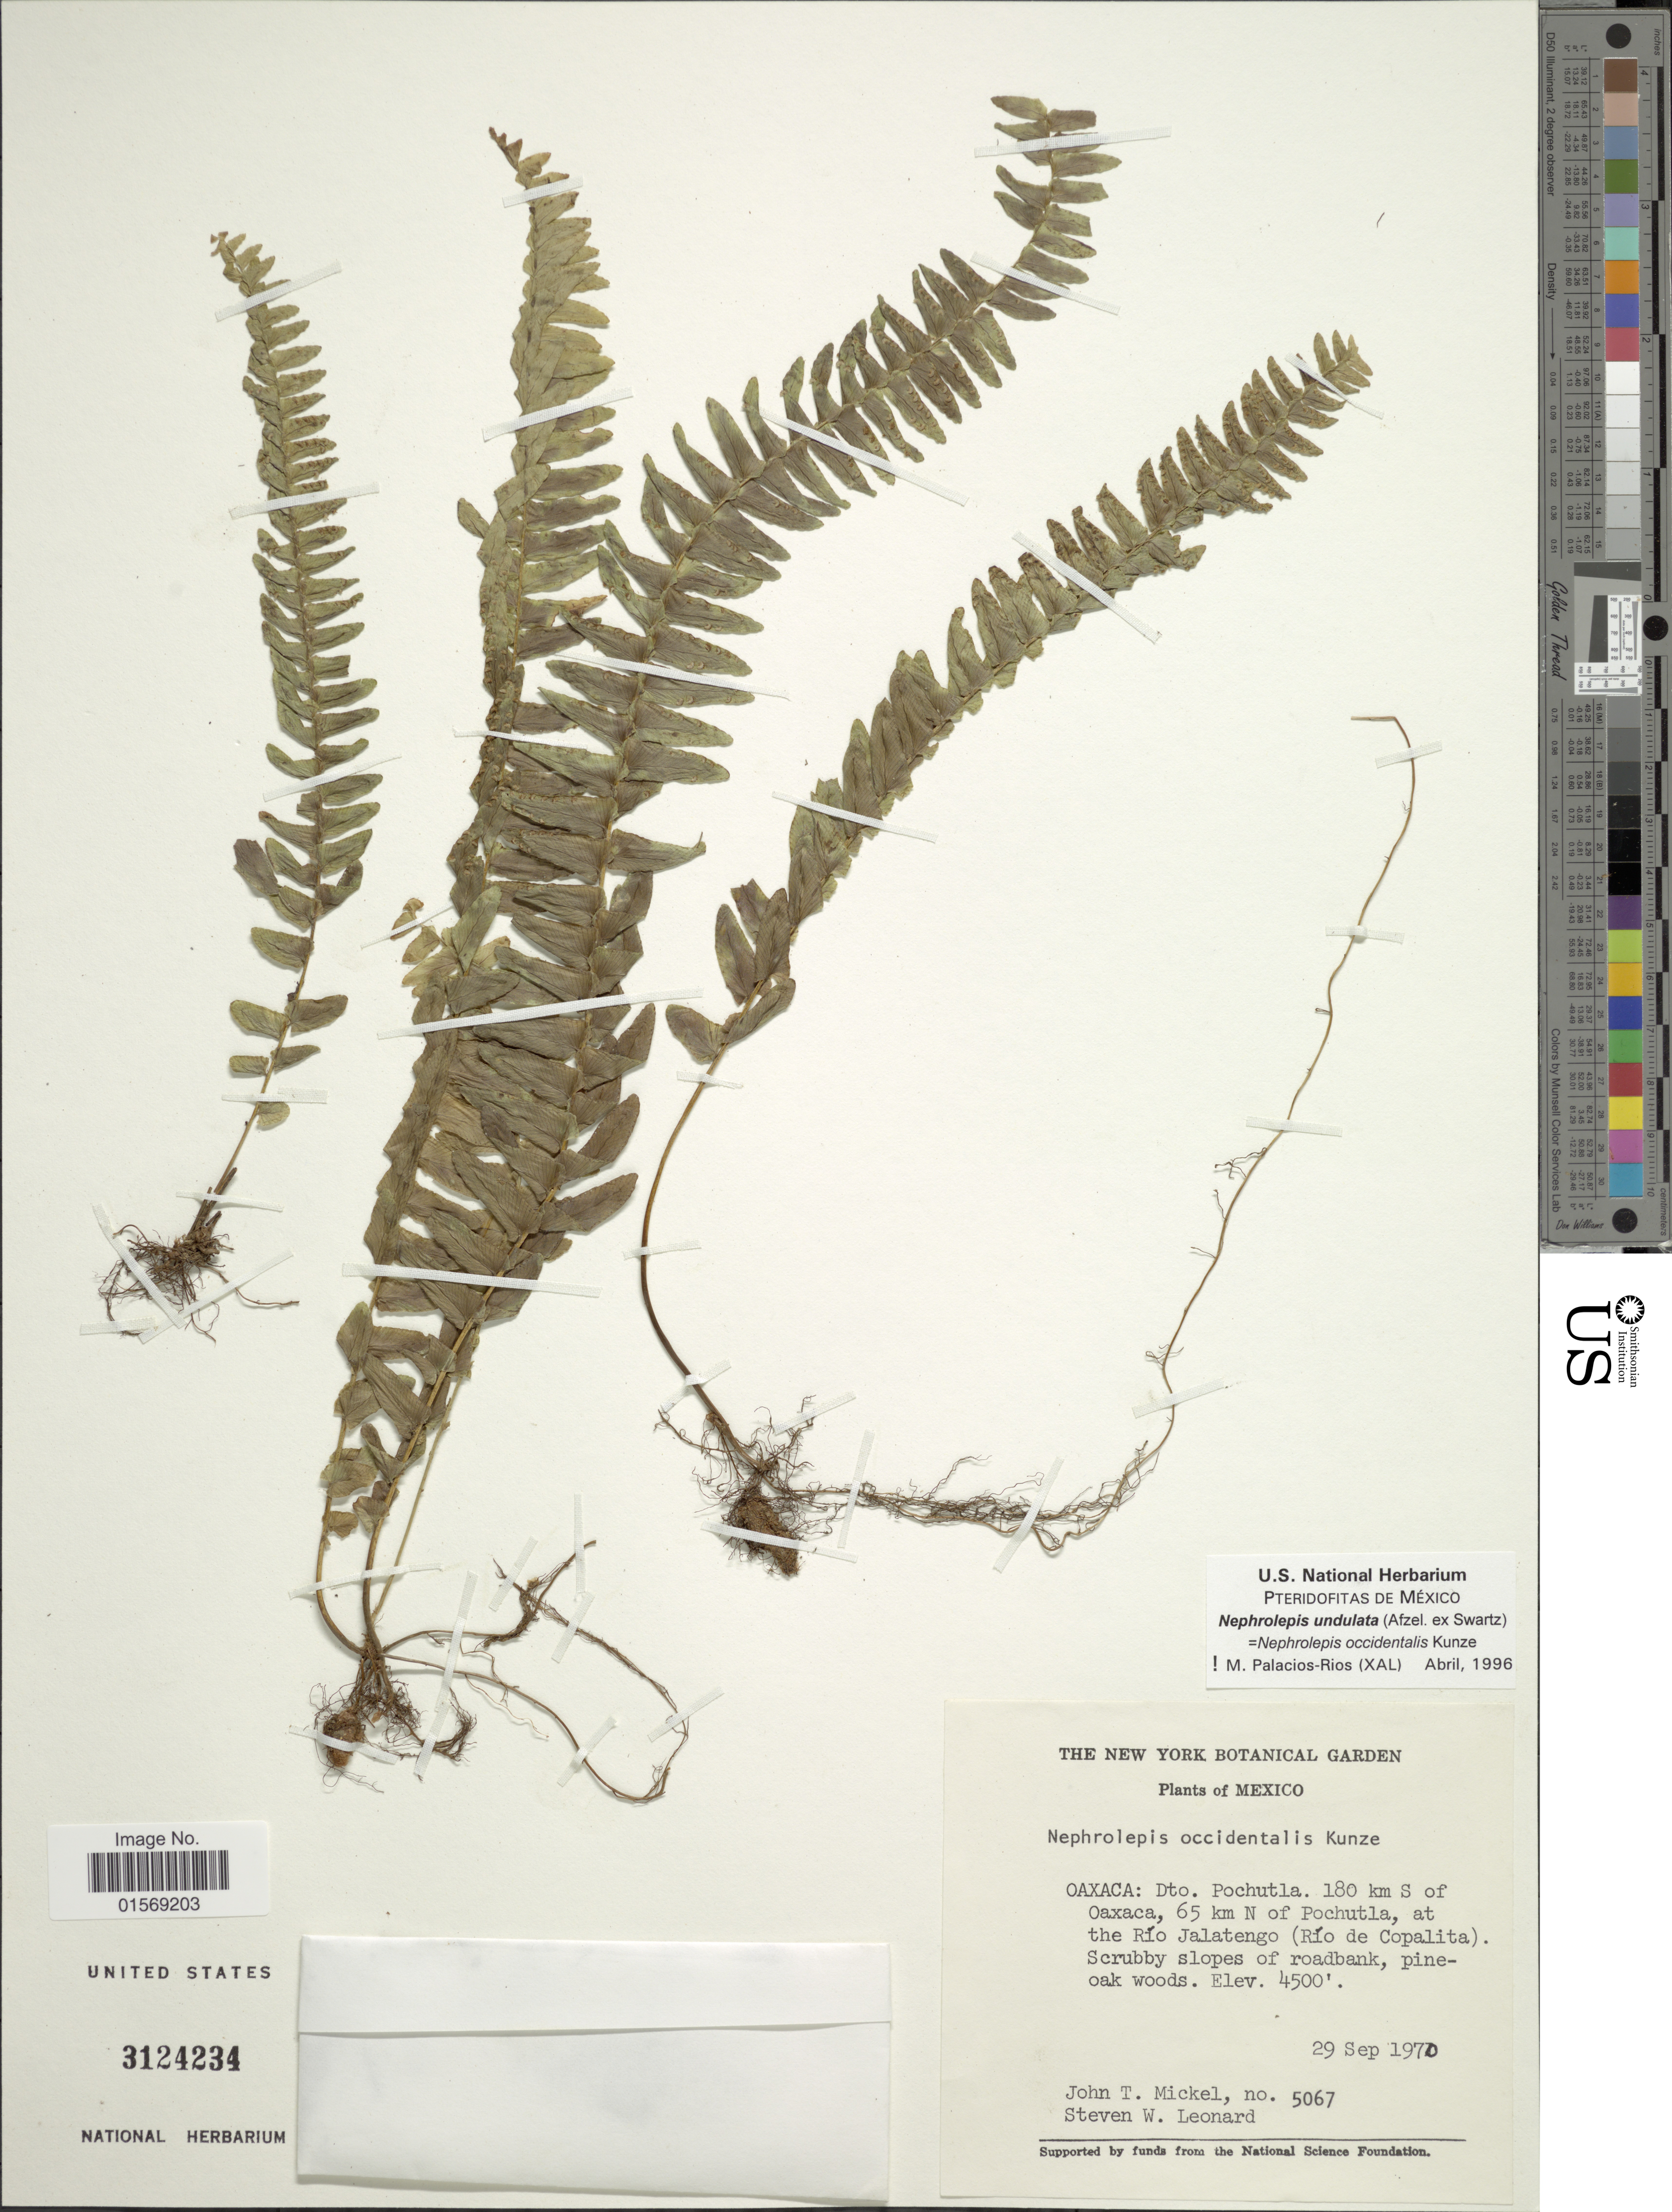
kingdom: Plantae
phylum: Tracheophyta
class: Polypodiopsida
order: Polypodiales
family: Nephrolepidaceae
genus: Nephrolepis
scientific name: Nephrolepis undulata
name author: J. Sm.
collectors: J. T. Mickel & S. W. Leonard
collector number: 5067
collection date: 1970-09-29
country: Mexico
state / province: Oaxaca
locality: Mexico. Oaxaca: Dto. Pochutla, 180 km S of Oaxaca, 65 km N of Pochutla, at Rio Jalatengo (Rio de Copalita).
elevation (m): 1372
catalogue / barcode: US 3124234